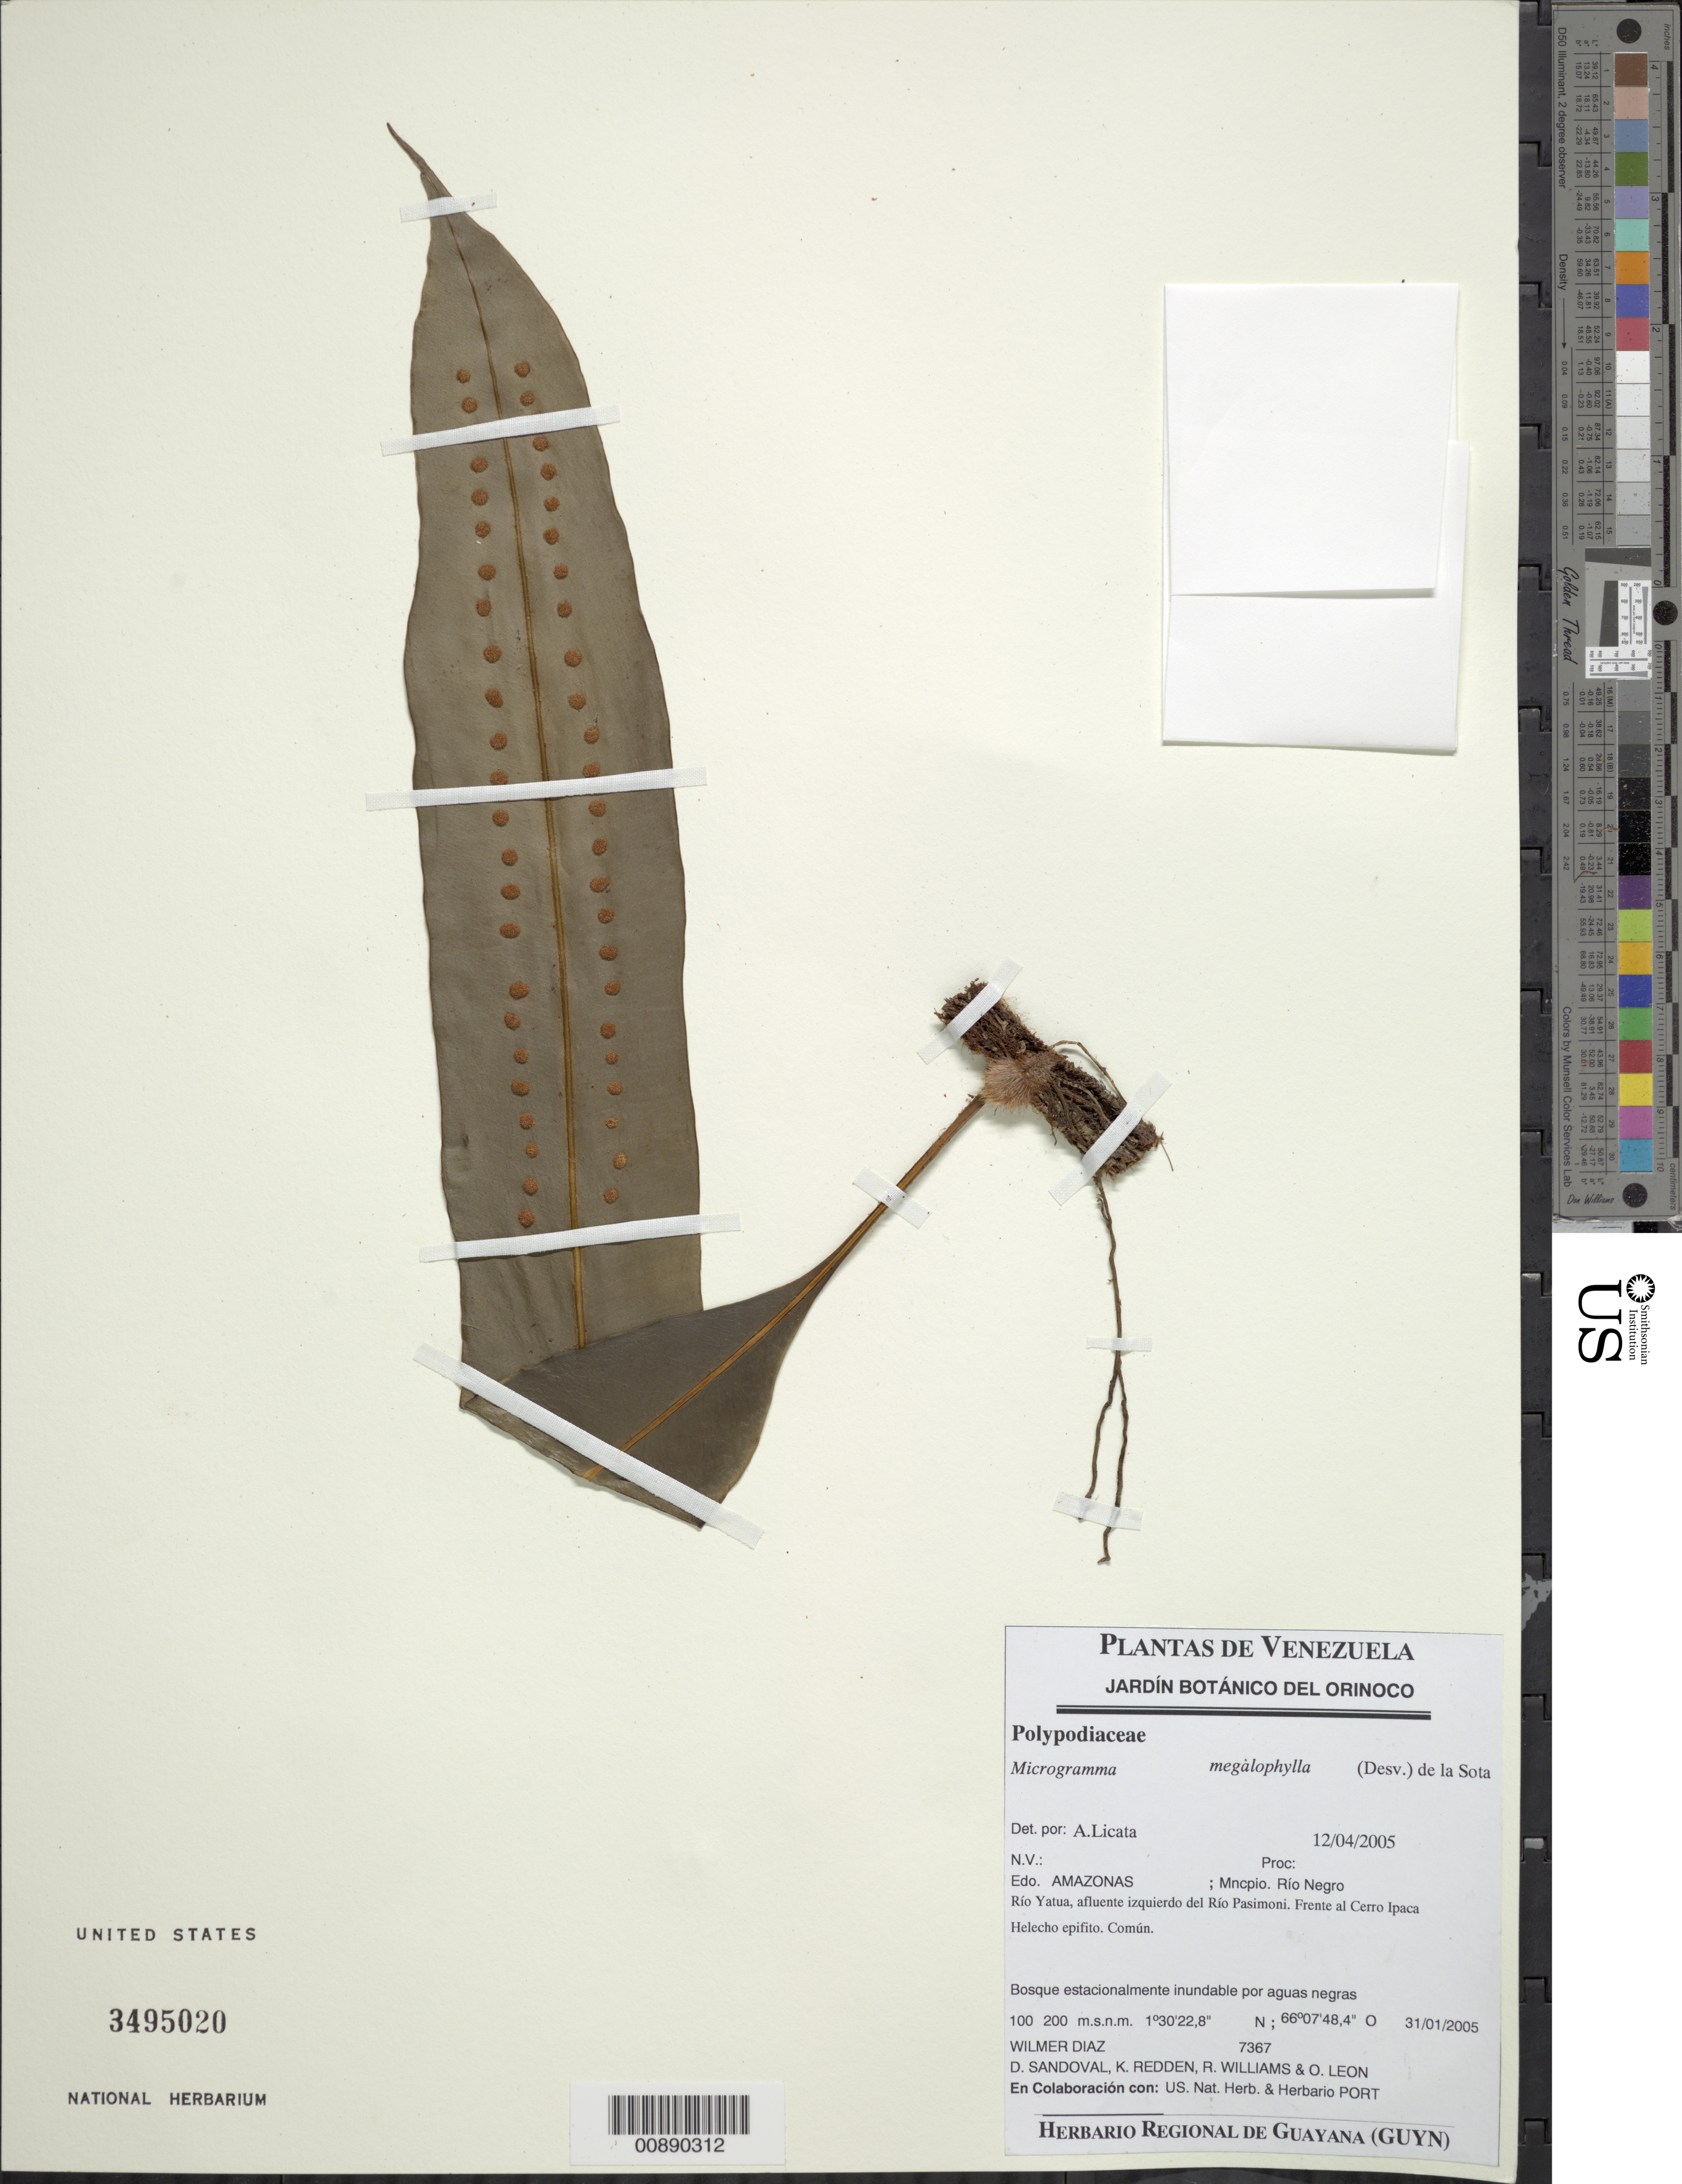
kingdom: Plantae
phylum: Tracheophyta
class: Polypodiopsida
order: Polypodiales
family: Polypodiaceae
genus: Microgramma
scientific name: Microgramma megalophylla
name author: (Desv.) de la Sota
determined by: Licata, A., (PORT), Univ. Nac. Exp. de los Llanos Ezequiel Zamora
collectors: W. Díaz P., D. Sandoval, K. M. Redden, R. Williams & O. León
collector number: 7367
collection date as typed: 31-Jan-05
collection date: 2005-01-31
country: Venezuela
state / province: Amazonas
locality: Mun. Río Negro, Río Yatua, afluente del Río Pasimoni, frente al Cerro Ipaca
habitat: Bosque estacionalmente inundable por aguas negras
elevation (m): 100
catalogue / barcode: US 3495020